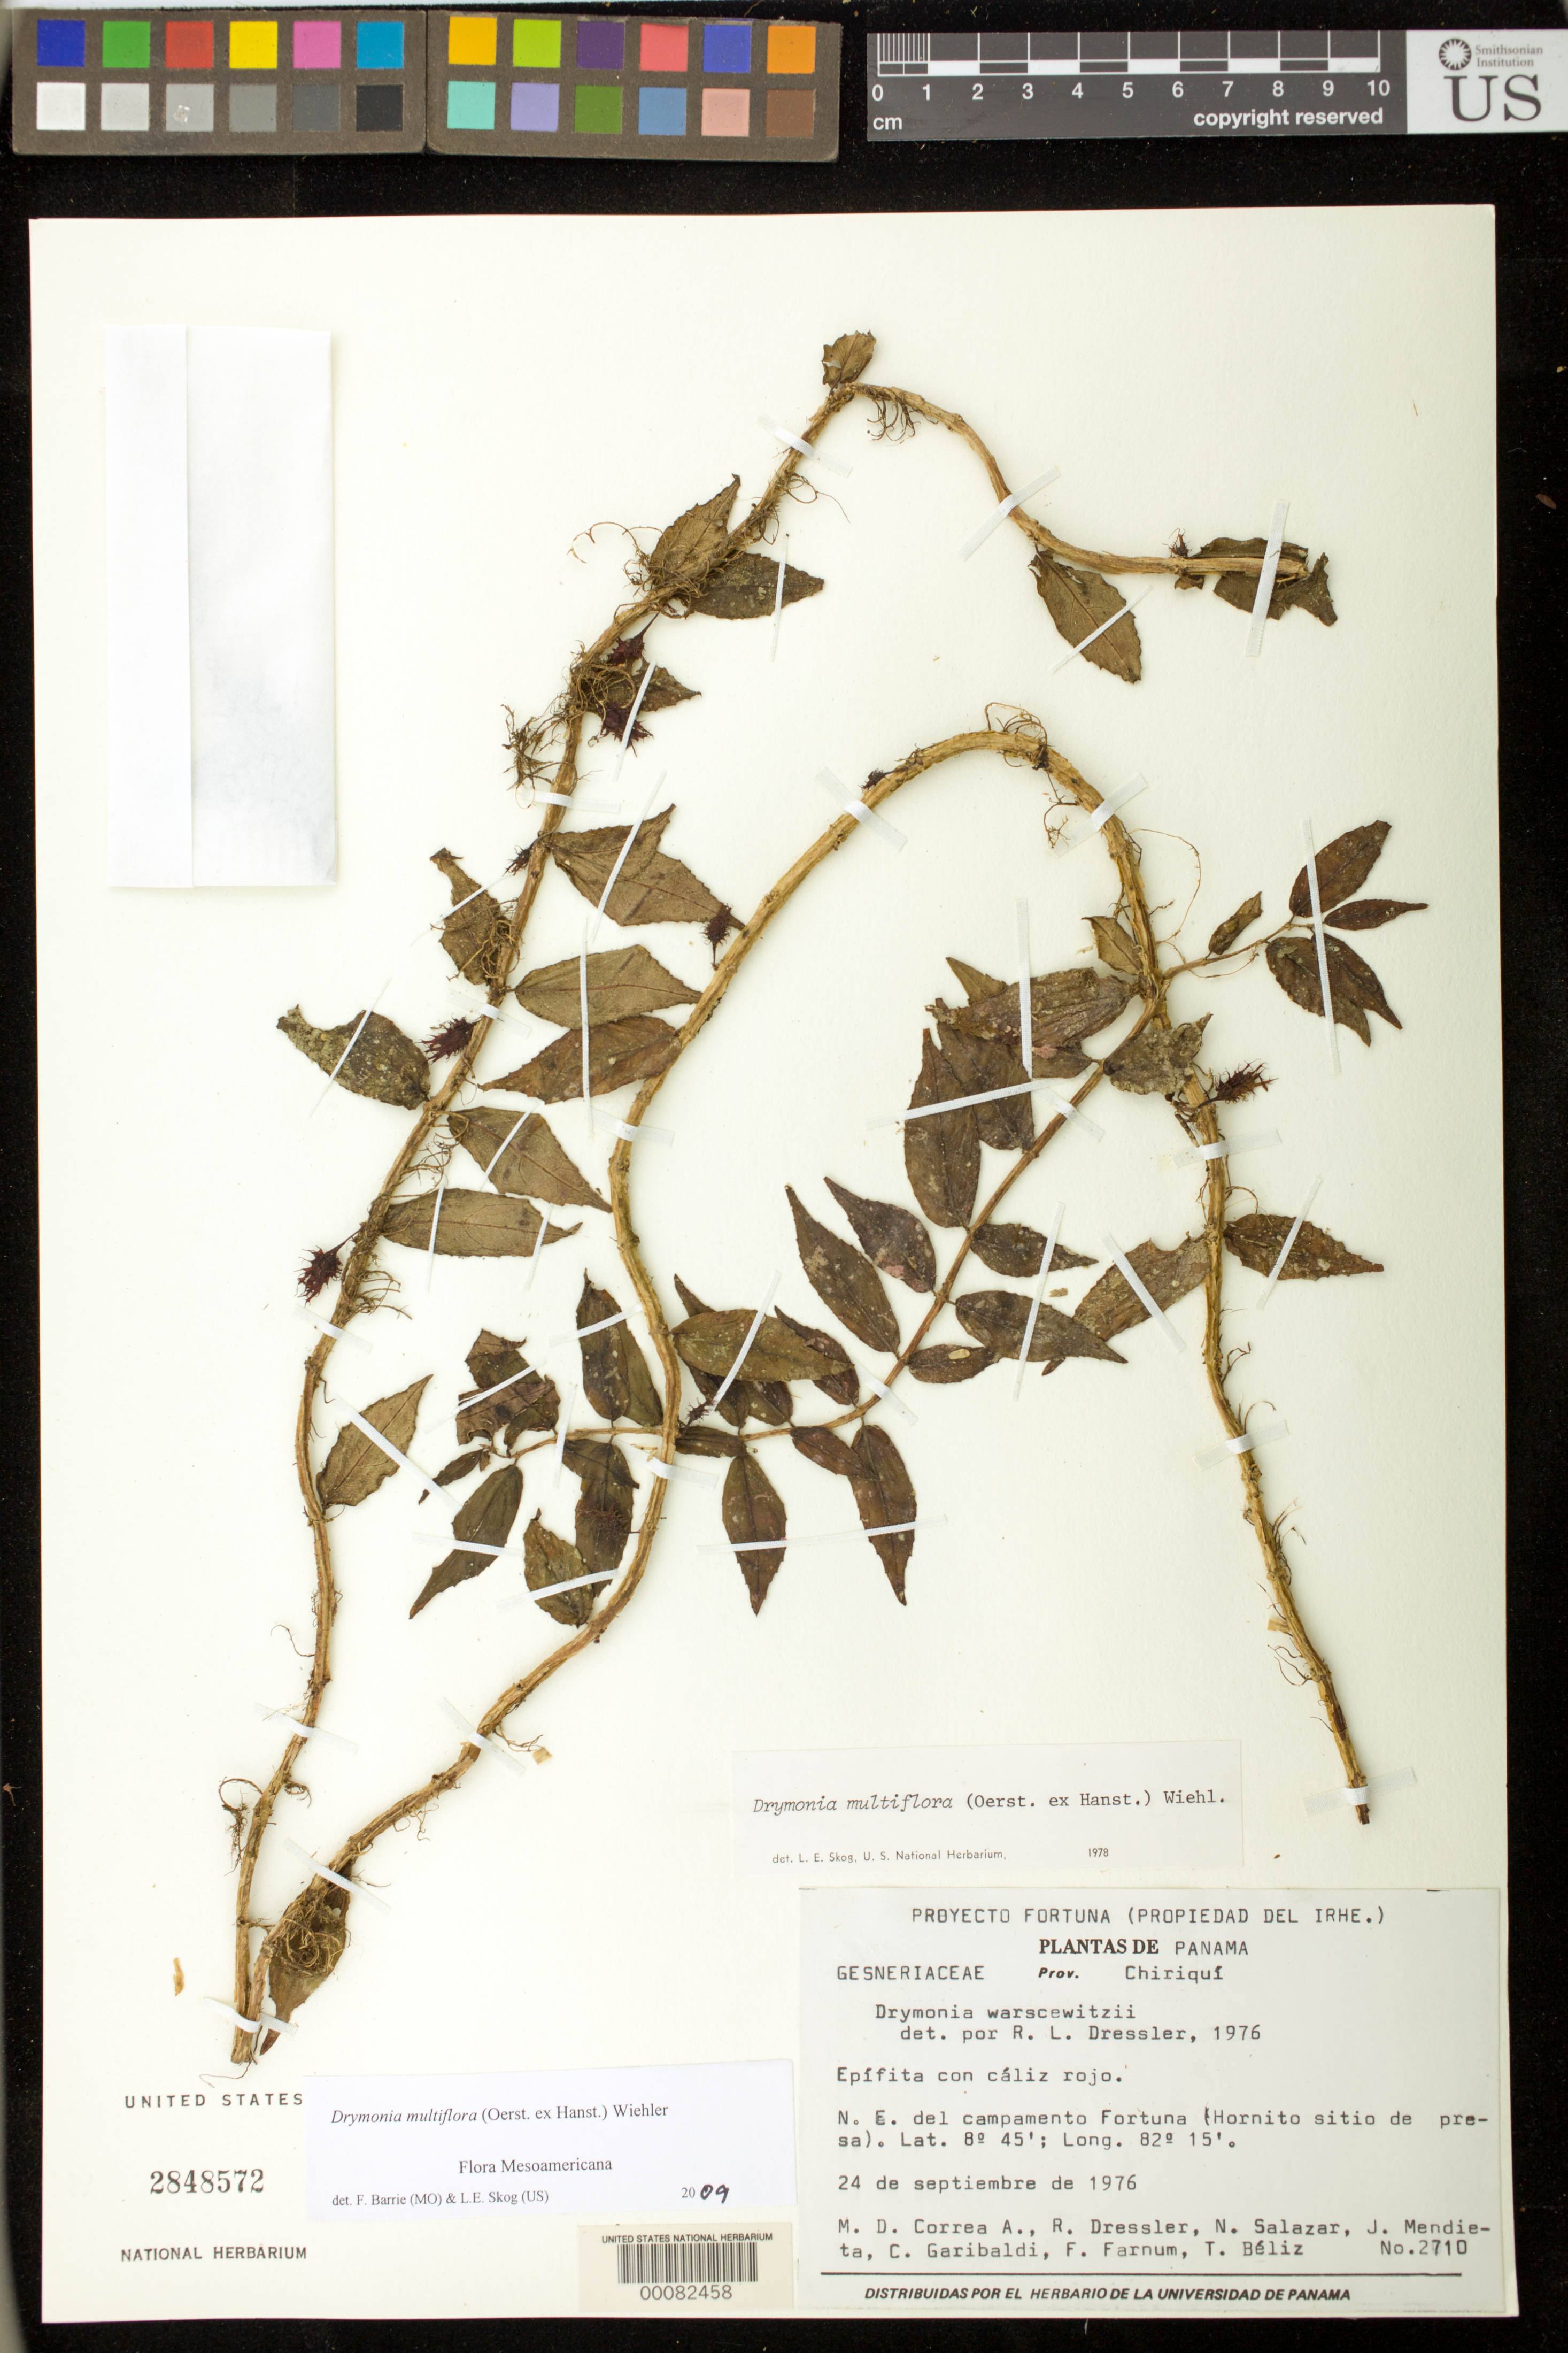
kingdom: Plantae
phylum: Tracheophyta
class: Magnoliopsida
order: Lamiales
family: Gesneriaceae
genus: Drymonia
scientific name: Drymonia multiflora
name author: (Oerst. ex Hanst.) Wiehler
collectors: M. D. Corrêa-A. & et al.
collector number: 2710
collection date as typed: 24 Sep 1976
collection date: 1976-09-24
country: Panama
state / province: Chiriquí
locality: Ne of the Fortuna camp (Hornito dam site)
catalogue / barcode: US 2848572